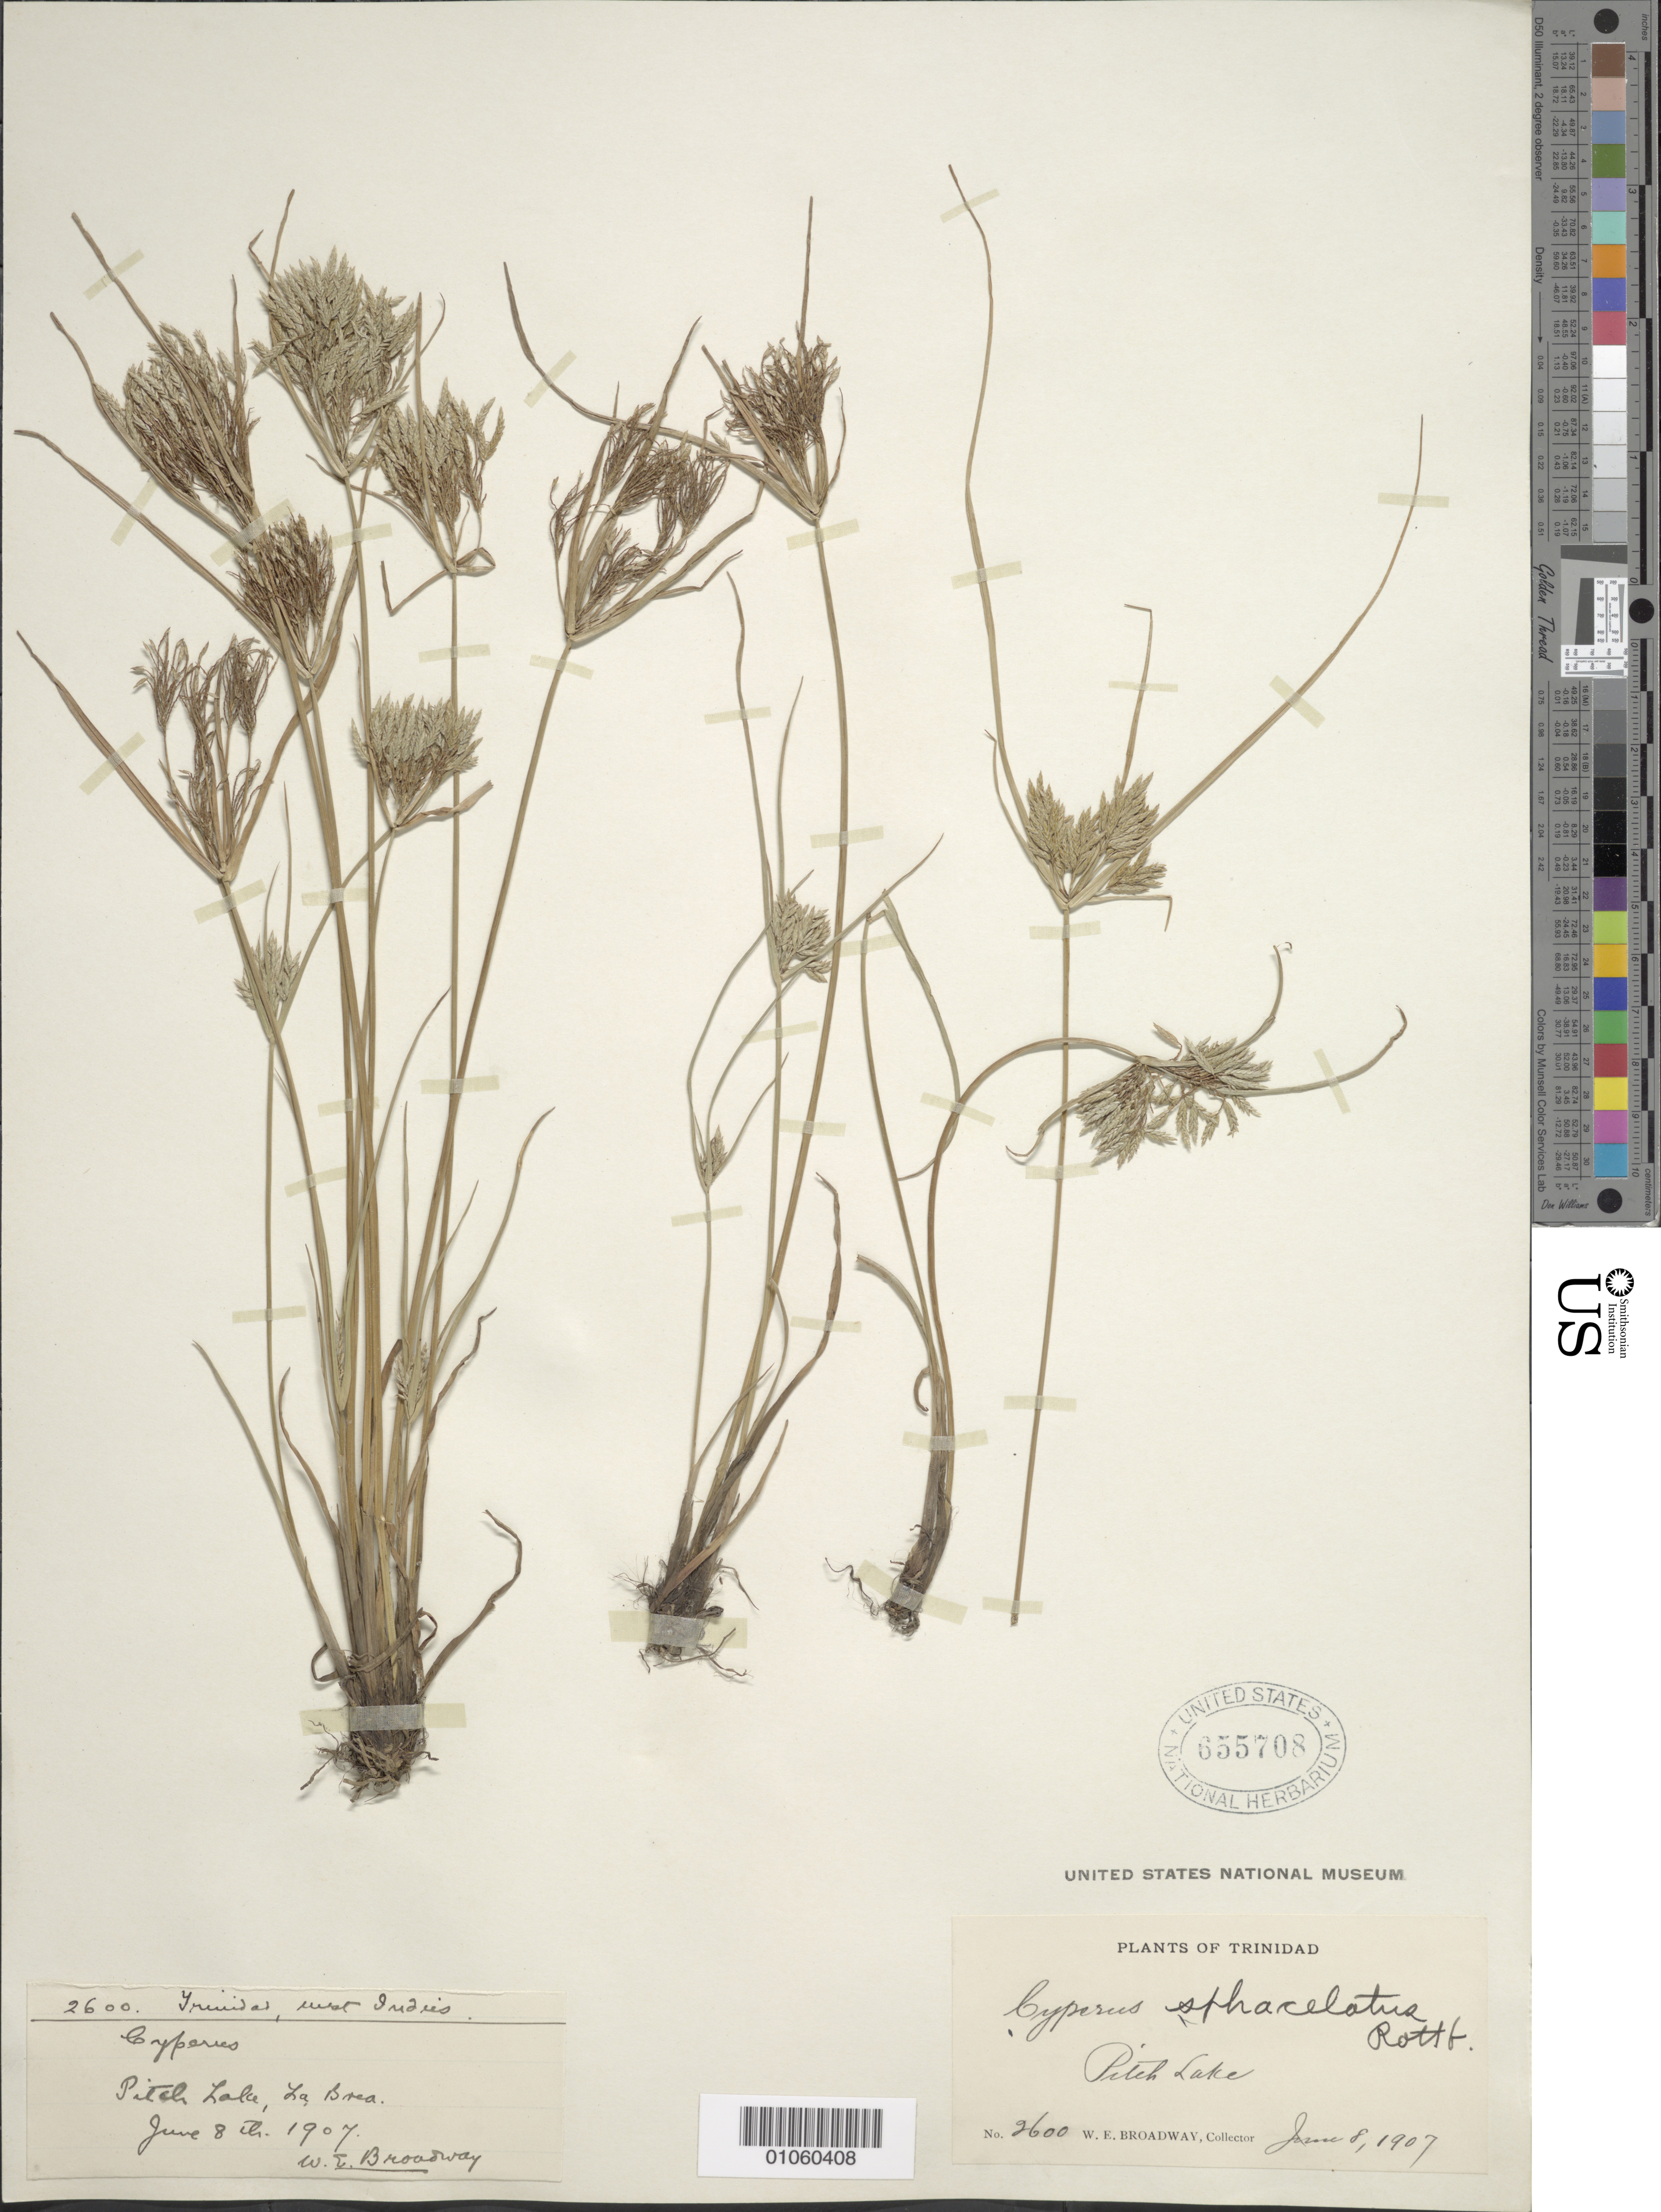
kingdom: Plantae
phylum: Tracheophyta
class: Liliopsida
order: Poales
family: Cyperaceae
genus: Cyperus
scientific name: Cyperus sphacelatus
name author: Rottb.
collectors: W. E. Broadway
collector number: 2600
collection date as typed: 08 Jun 1907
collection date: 1907-06-08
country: Trinidad and Tobago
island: Trinidad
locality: Pitch Lake, La Brea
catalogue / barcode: US 655708